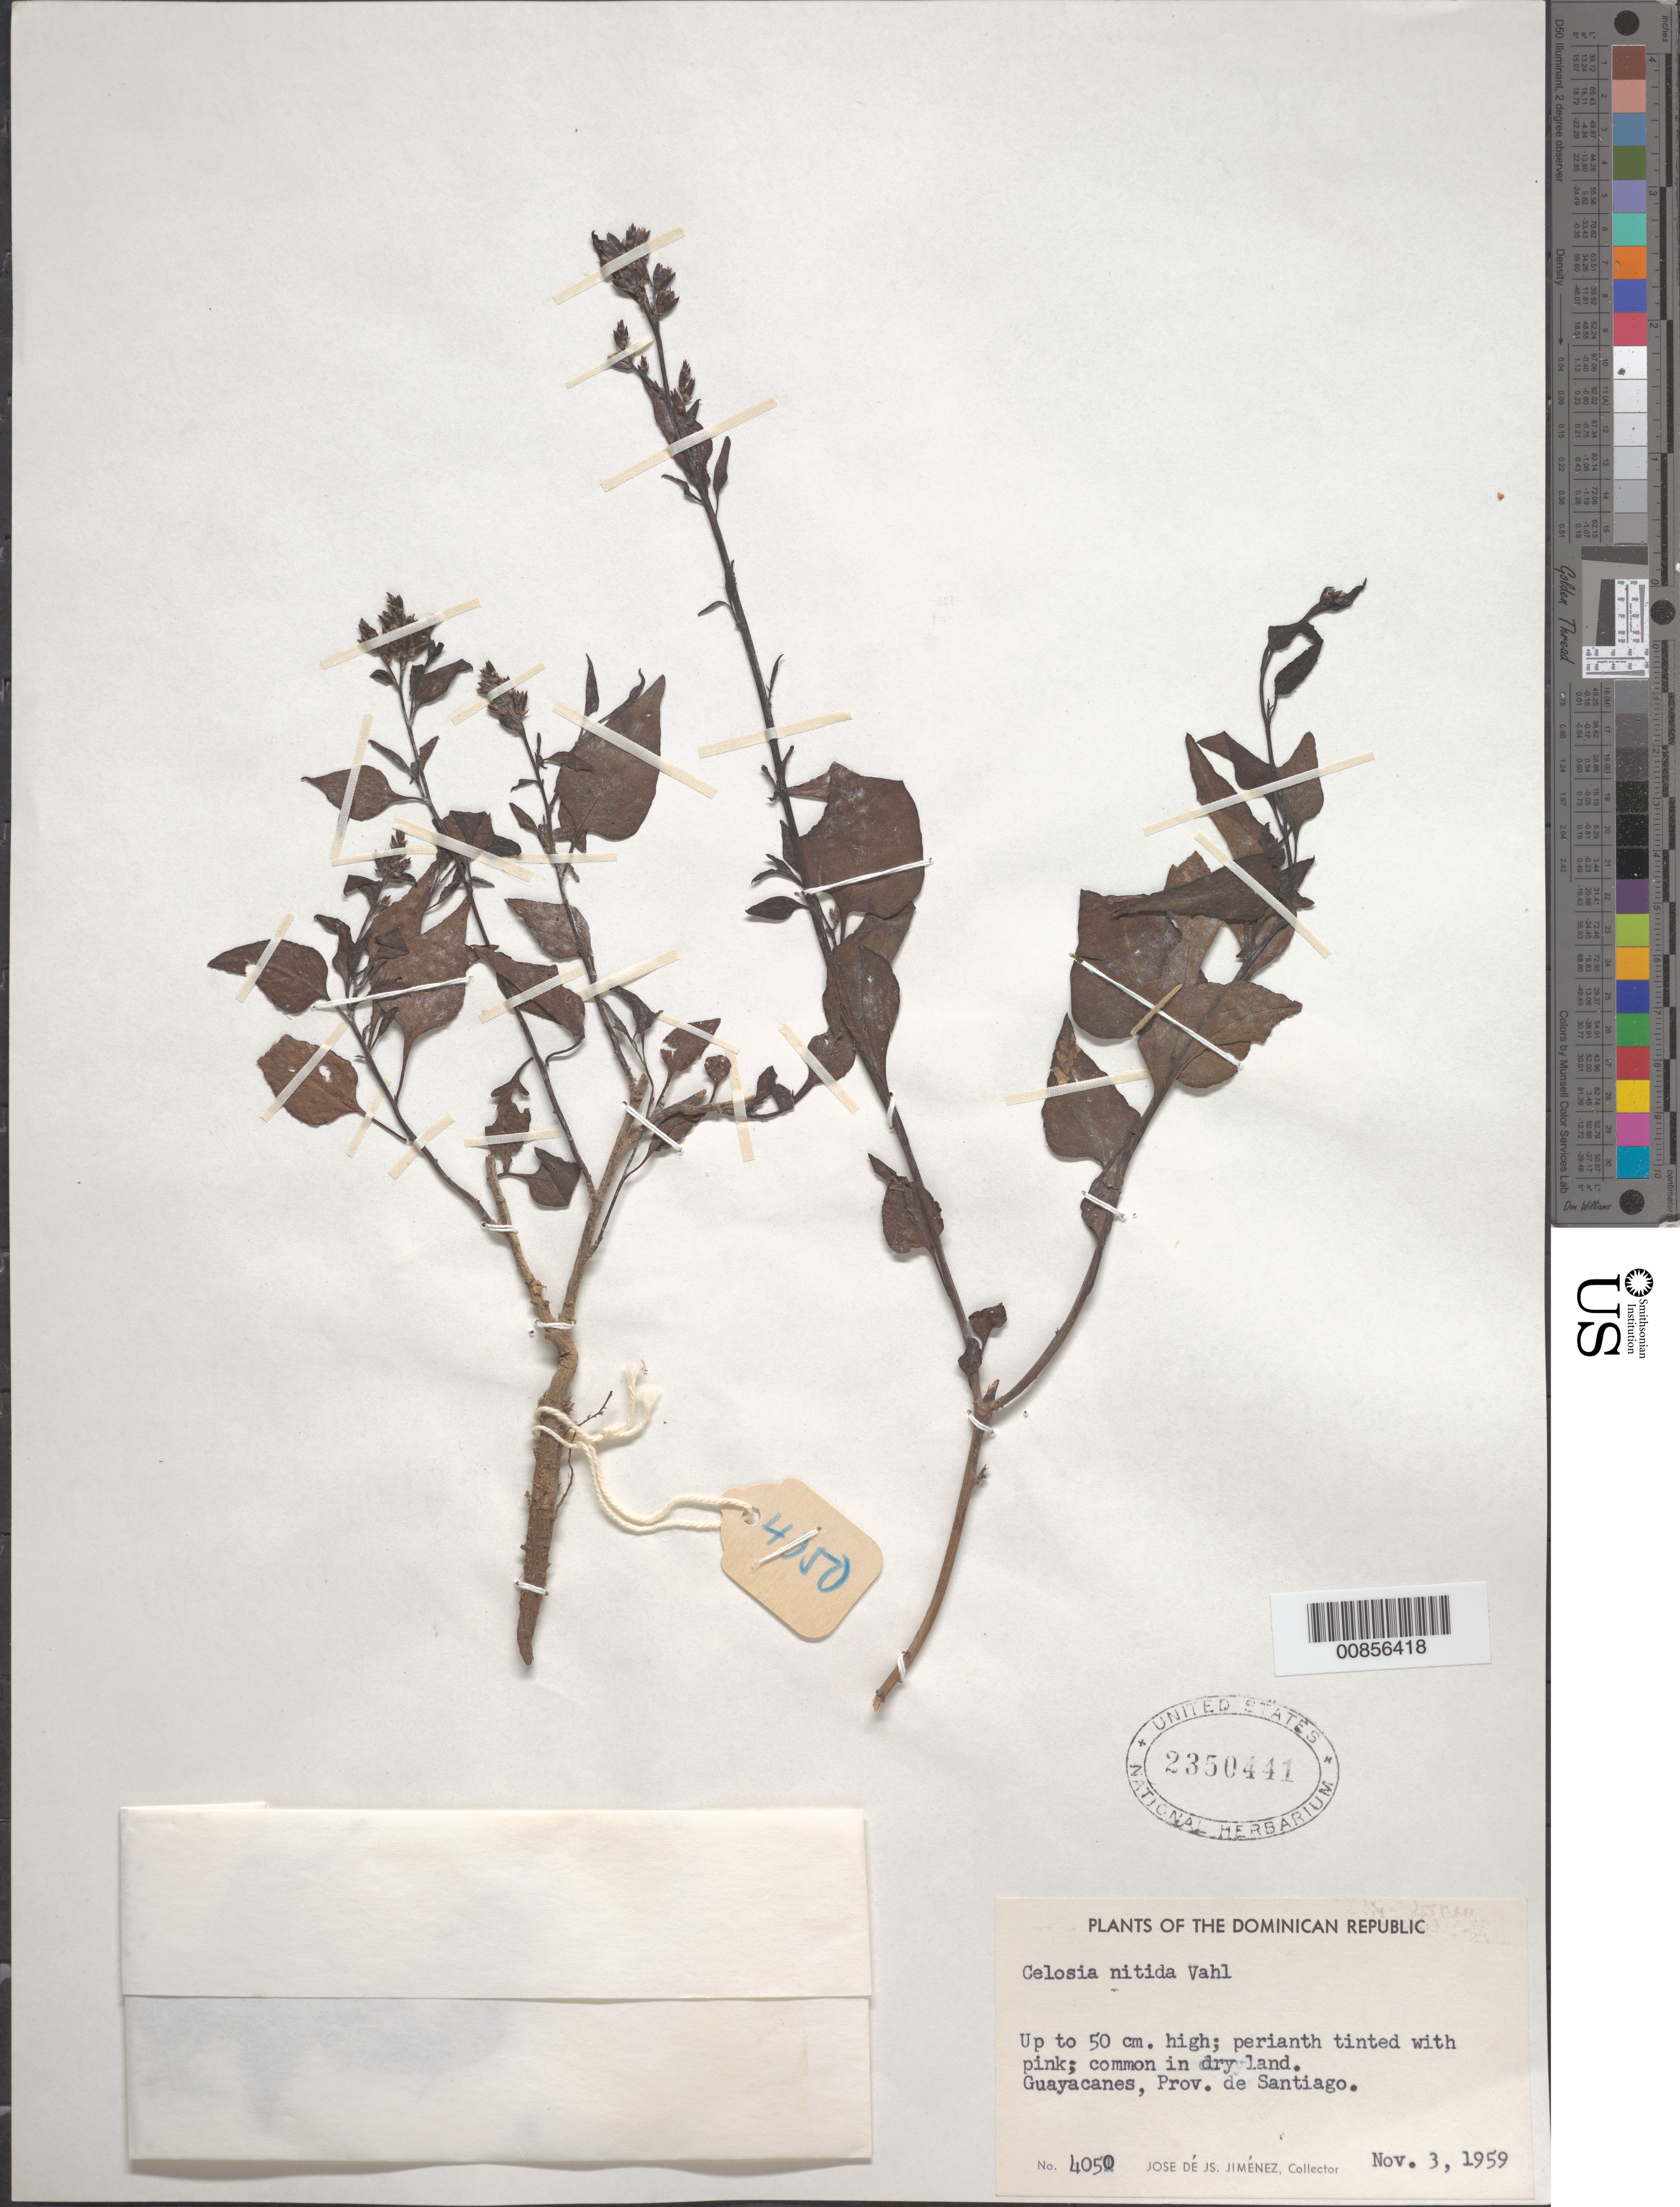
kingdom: Plantae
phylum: Tracheophyta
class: Magnoliopsida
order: Caryophyllales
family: Amaranthaceae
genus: Celosia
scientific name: Celosia nitida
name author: Vahl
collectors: J. J. Jiménez Almonte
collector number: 4050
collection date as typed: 03 Nov 1959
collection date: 1959-11-03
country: Dominican Republic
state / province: Santiago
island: Hispaniola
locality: Guayacanes.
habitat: Common in dry land.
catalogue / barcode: US 2350441